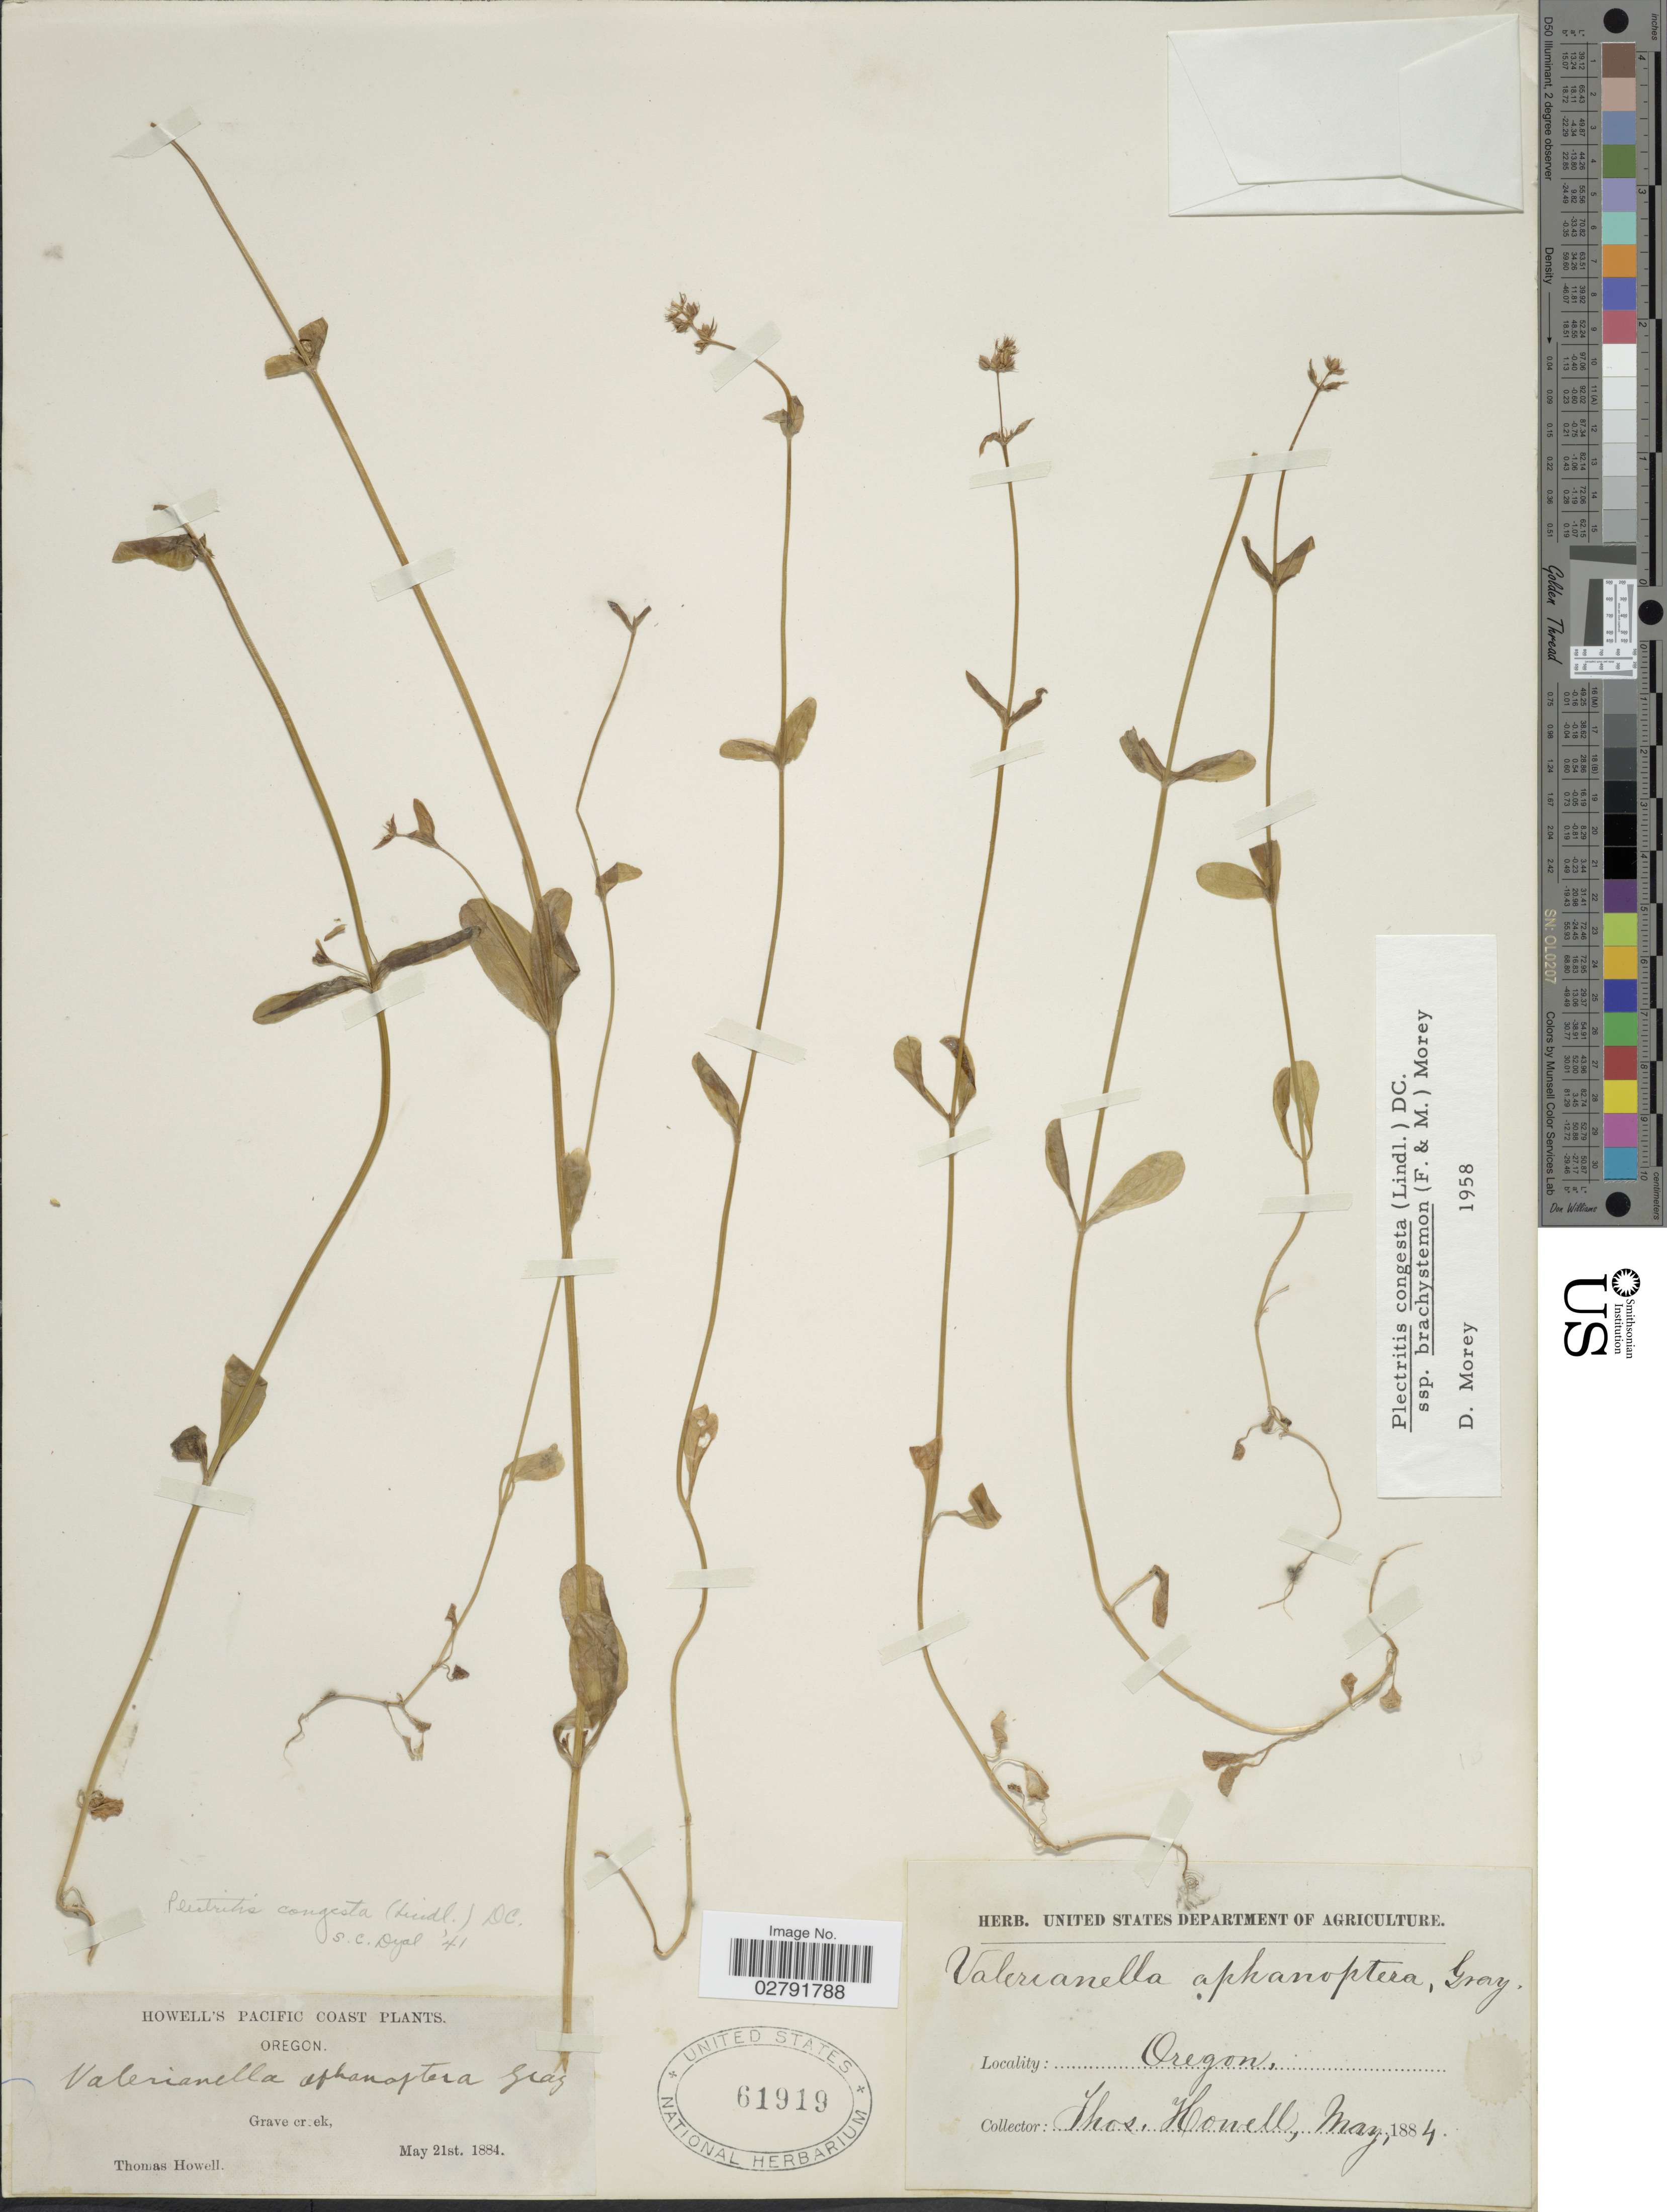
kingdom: Plantae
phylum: Tracheophyta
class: Magnoliopsida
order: Dipsacales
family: Caprifoliaceae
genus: Plectritis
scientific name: Plectritis congesta subsp. brachystemon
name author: (Fisch. & C.A. Mey.) Morey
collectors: T. Howell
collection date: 1884-05-21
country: United States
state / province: Oregon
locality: Grave creek.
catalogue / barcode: US 61919